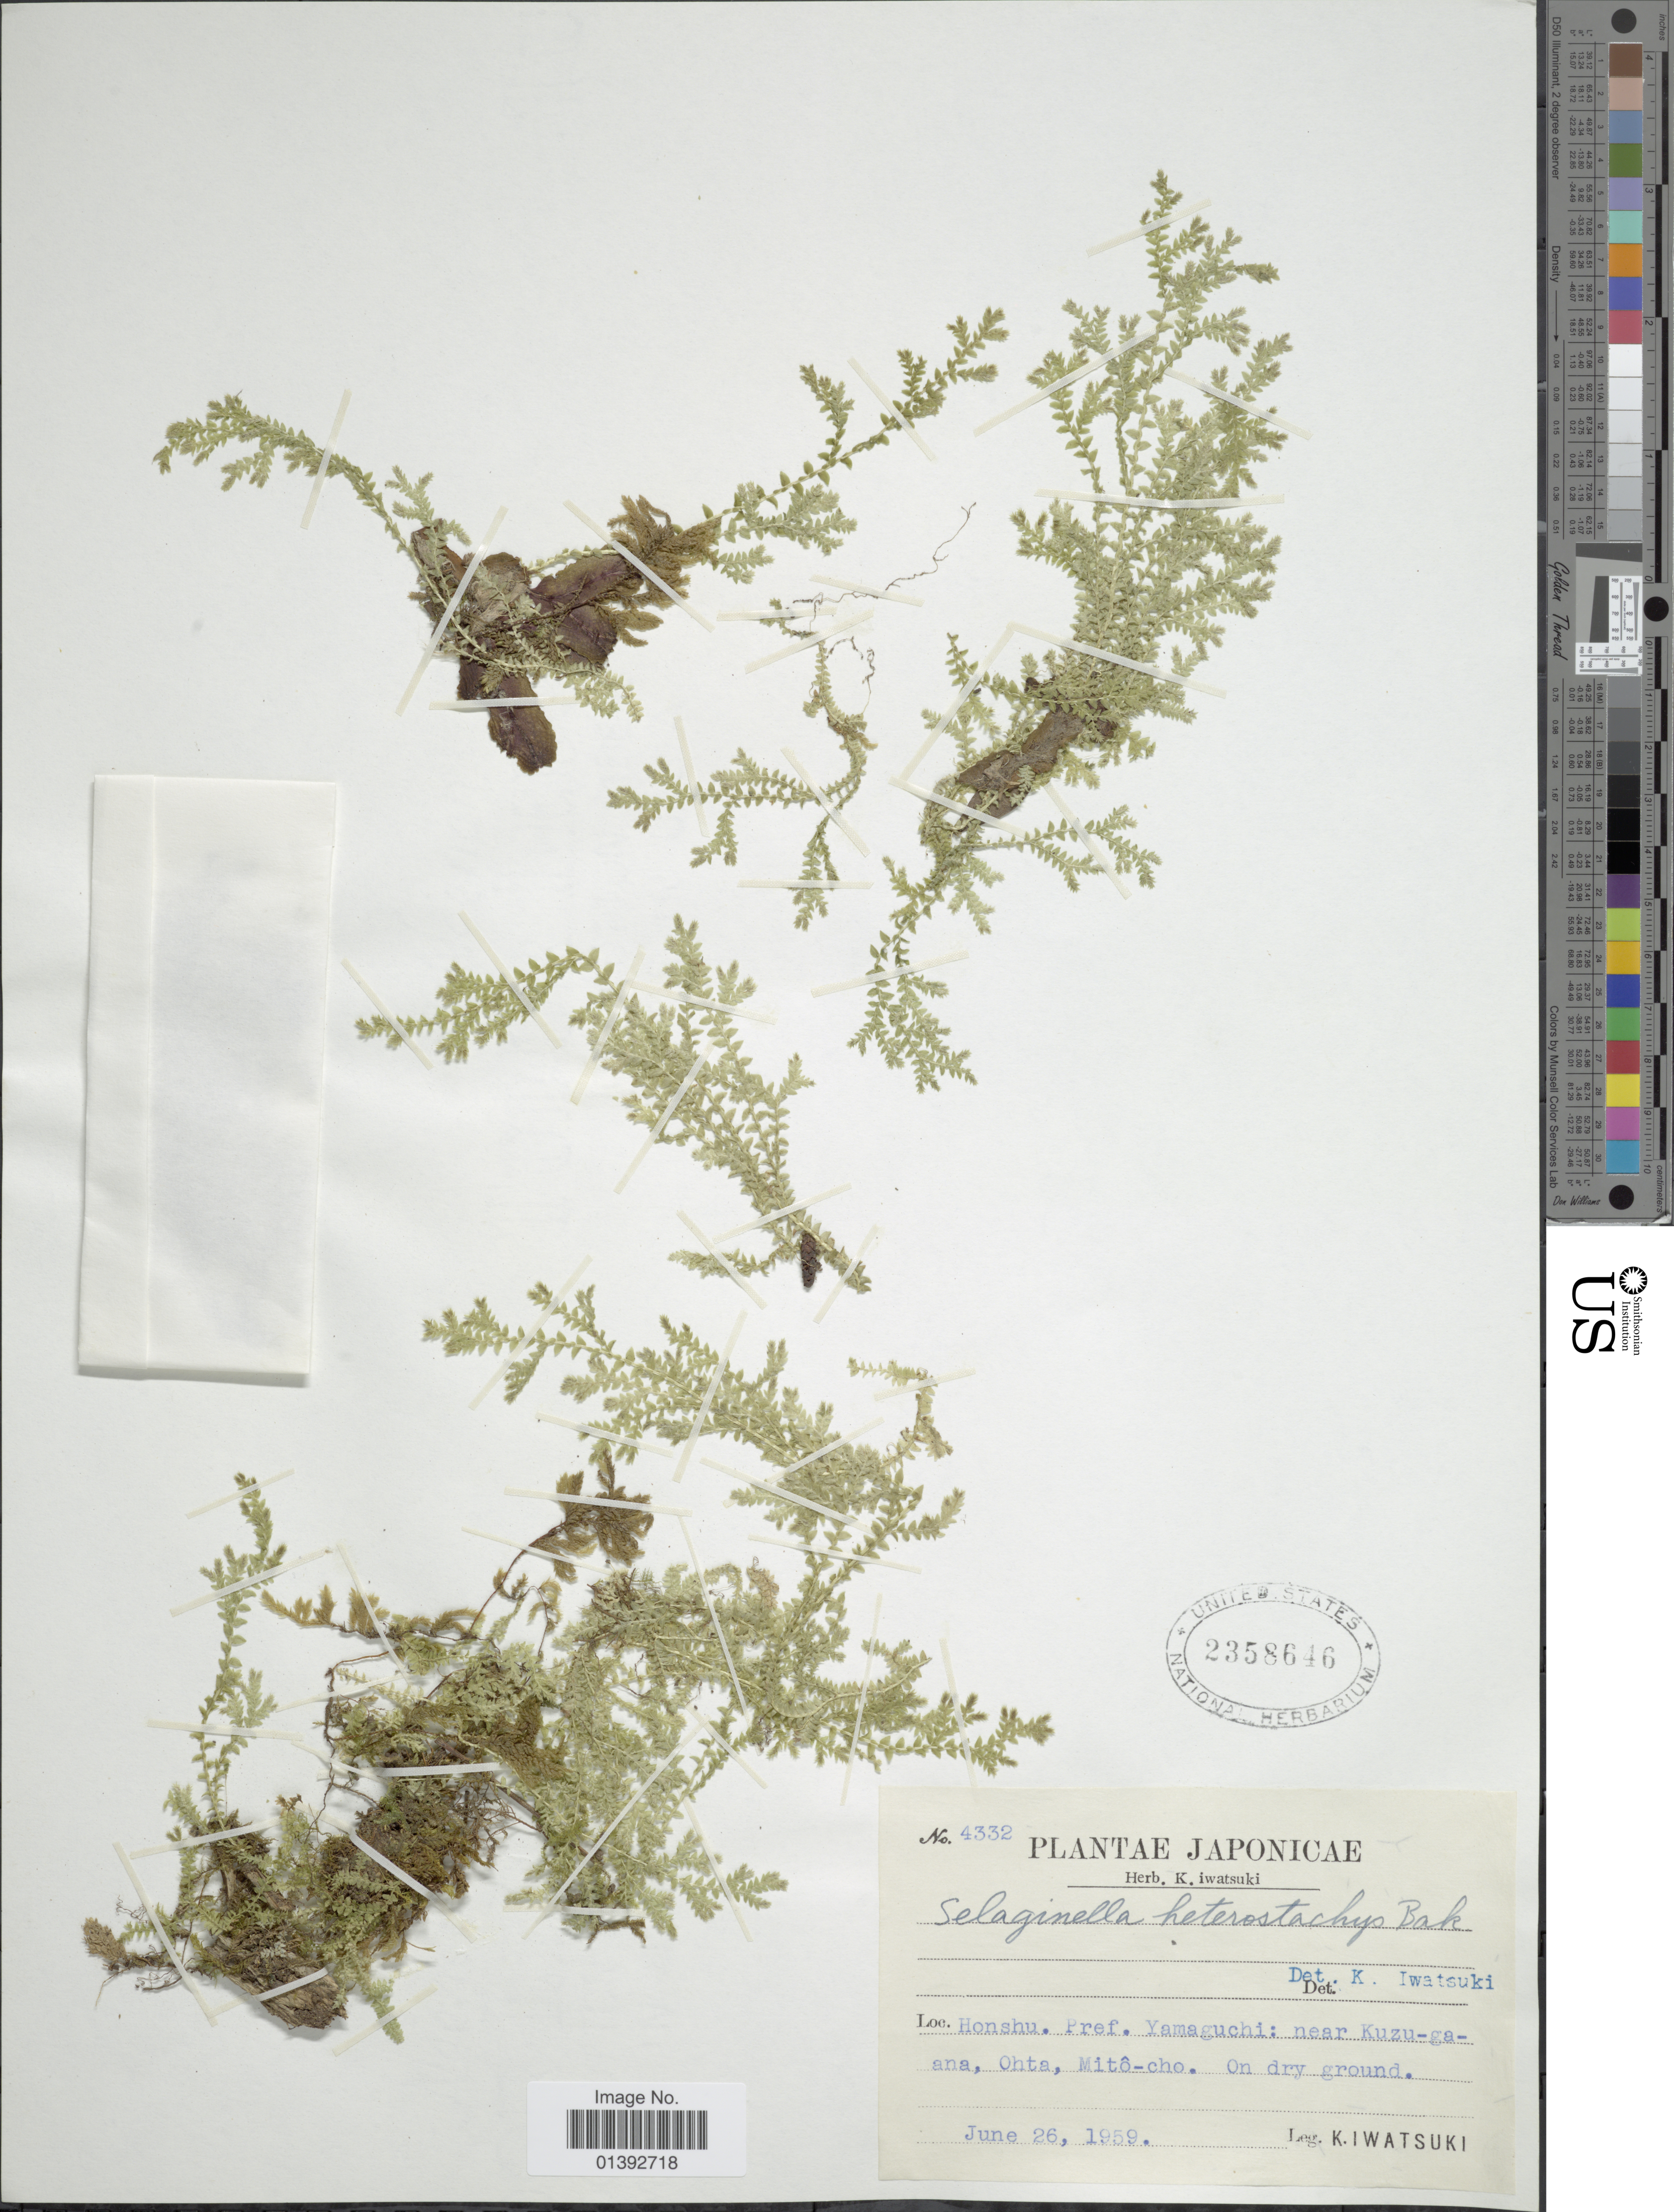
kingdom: Plantae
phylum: Tracheophyta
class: Lycopodiopsida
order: Selaginellales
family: Selaginellaceae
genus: Selaginella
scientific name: Selaginella heterostachys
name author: Baker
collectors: K. Iwatsuki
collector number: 4332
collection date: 1959-06-26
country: Japan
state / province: Yamaguti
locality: Honshu, Pref. Yamaguchi; near Kuzu-ga-ana, Ohta, Mito-cho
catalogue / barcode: US 2358646